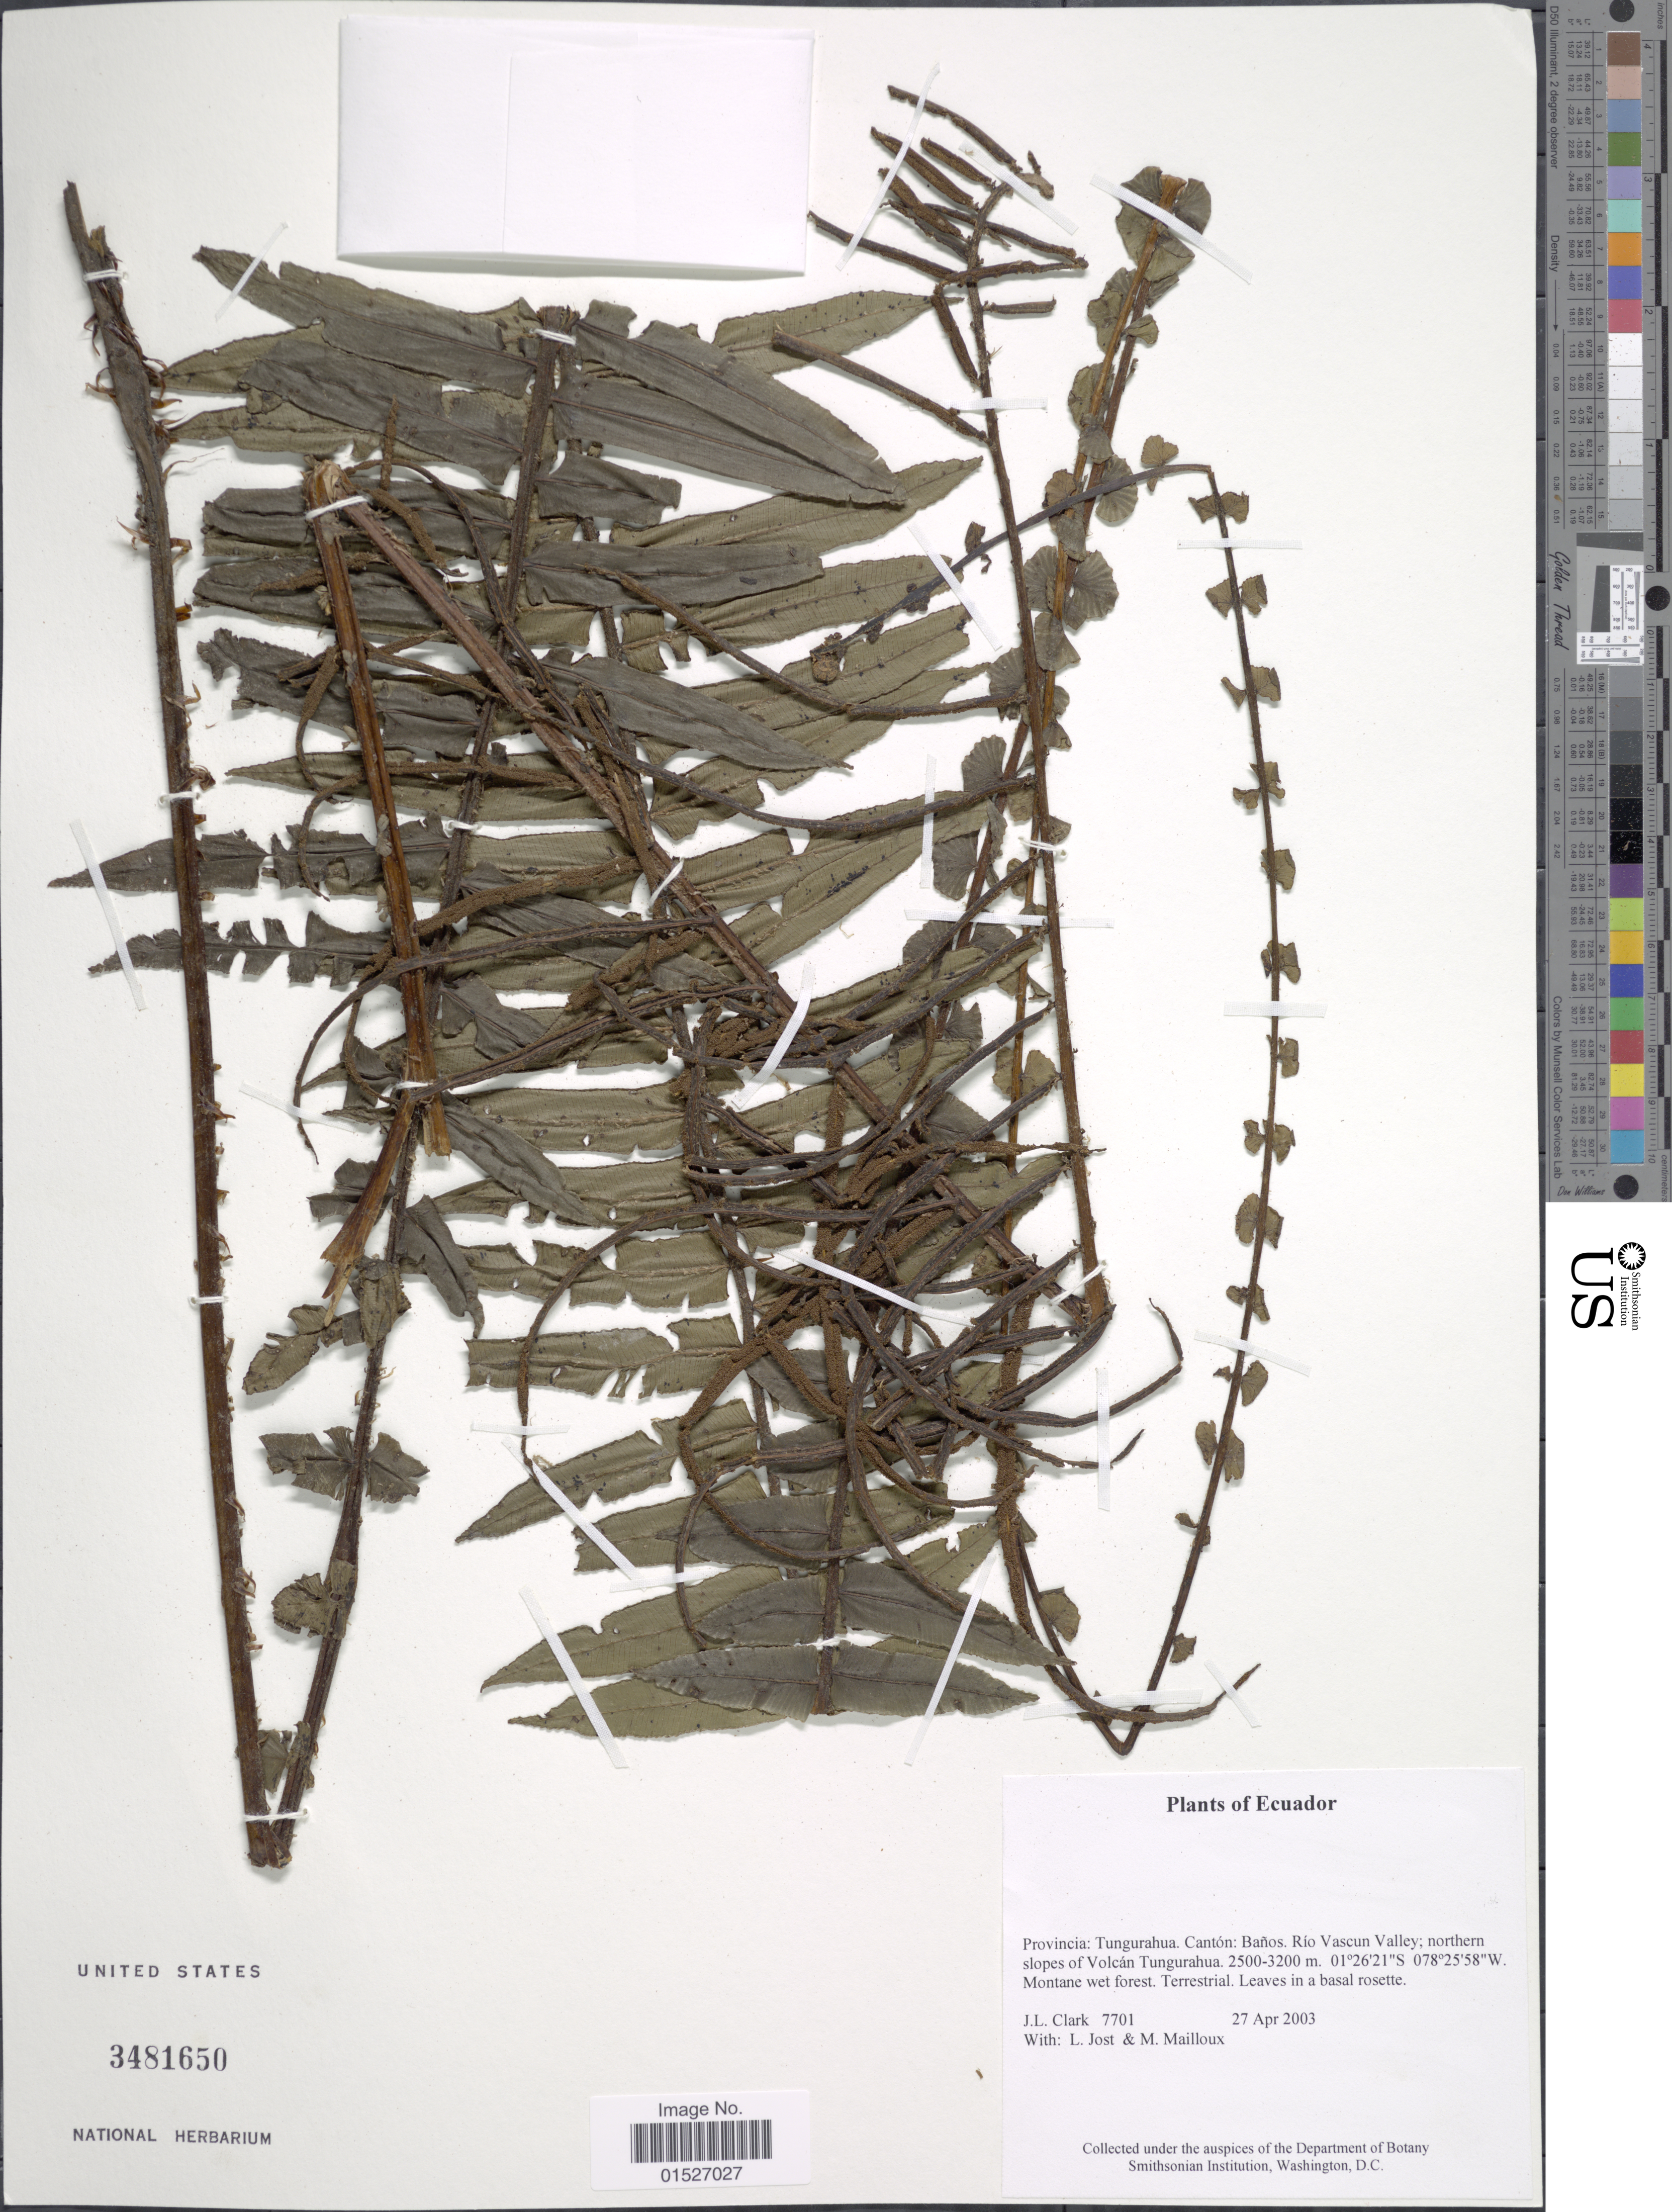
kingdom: Plantae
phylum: Tracheophyta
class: Polypodiopsida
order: Polypodiales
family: Blechnaceae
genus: Blechnum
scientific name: Blechnum sprucei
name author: C. Chr.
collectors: J. L. Clark, L. Jost & M. Mailloux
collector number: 7701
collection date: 2003-04-27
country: Ecuador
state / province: Tungurahua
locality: Provincia: Tungurahua. Canton:Banos. Rio Vascum Valley; northern slopes of Volcan Tungurahua.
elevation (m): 2500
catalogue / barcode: US 3481650